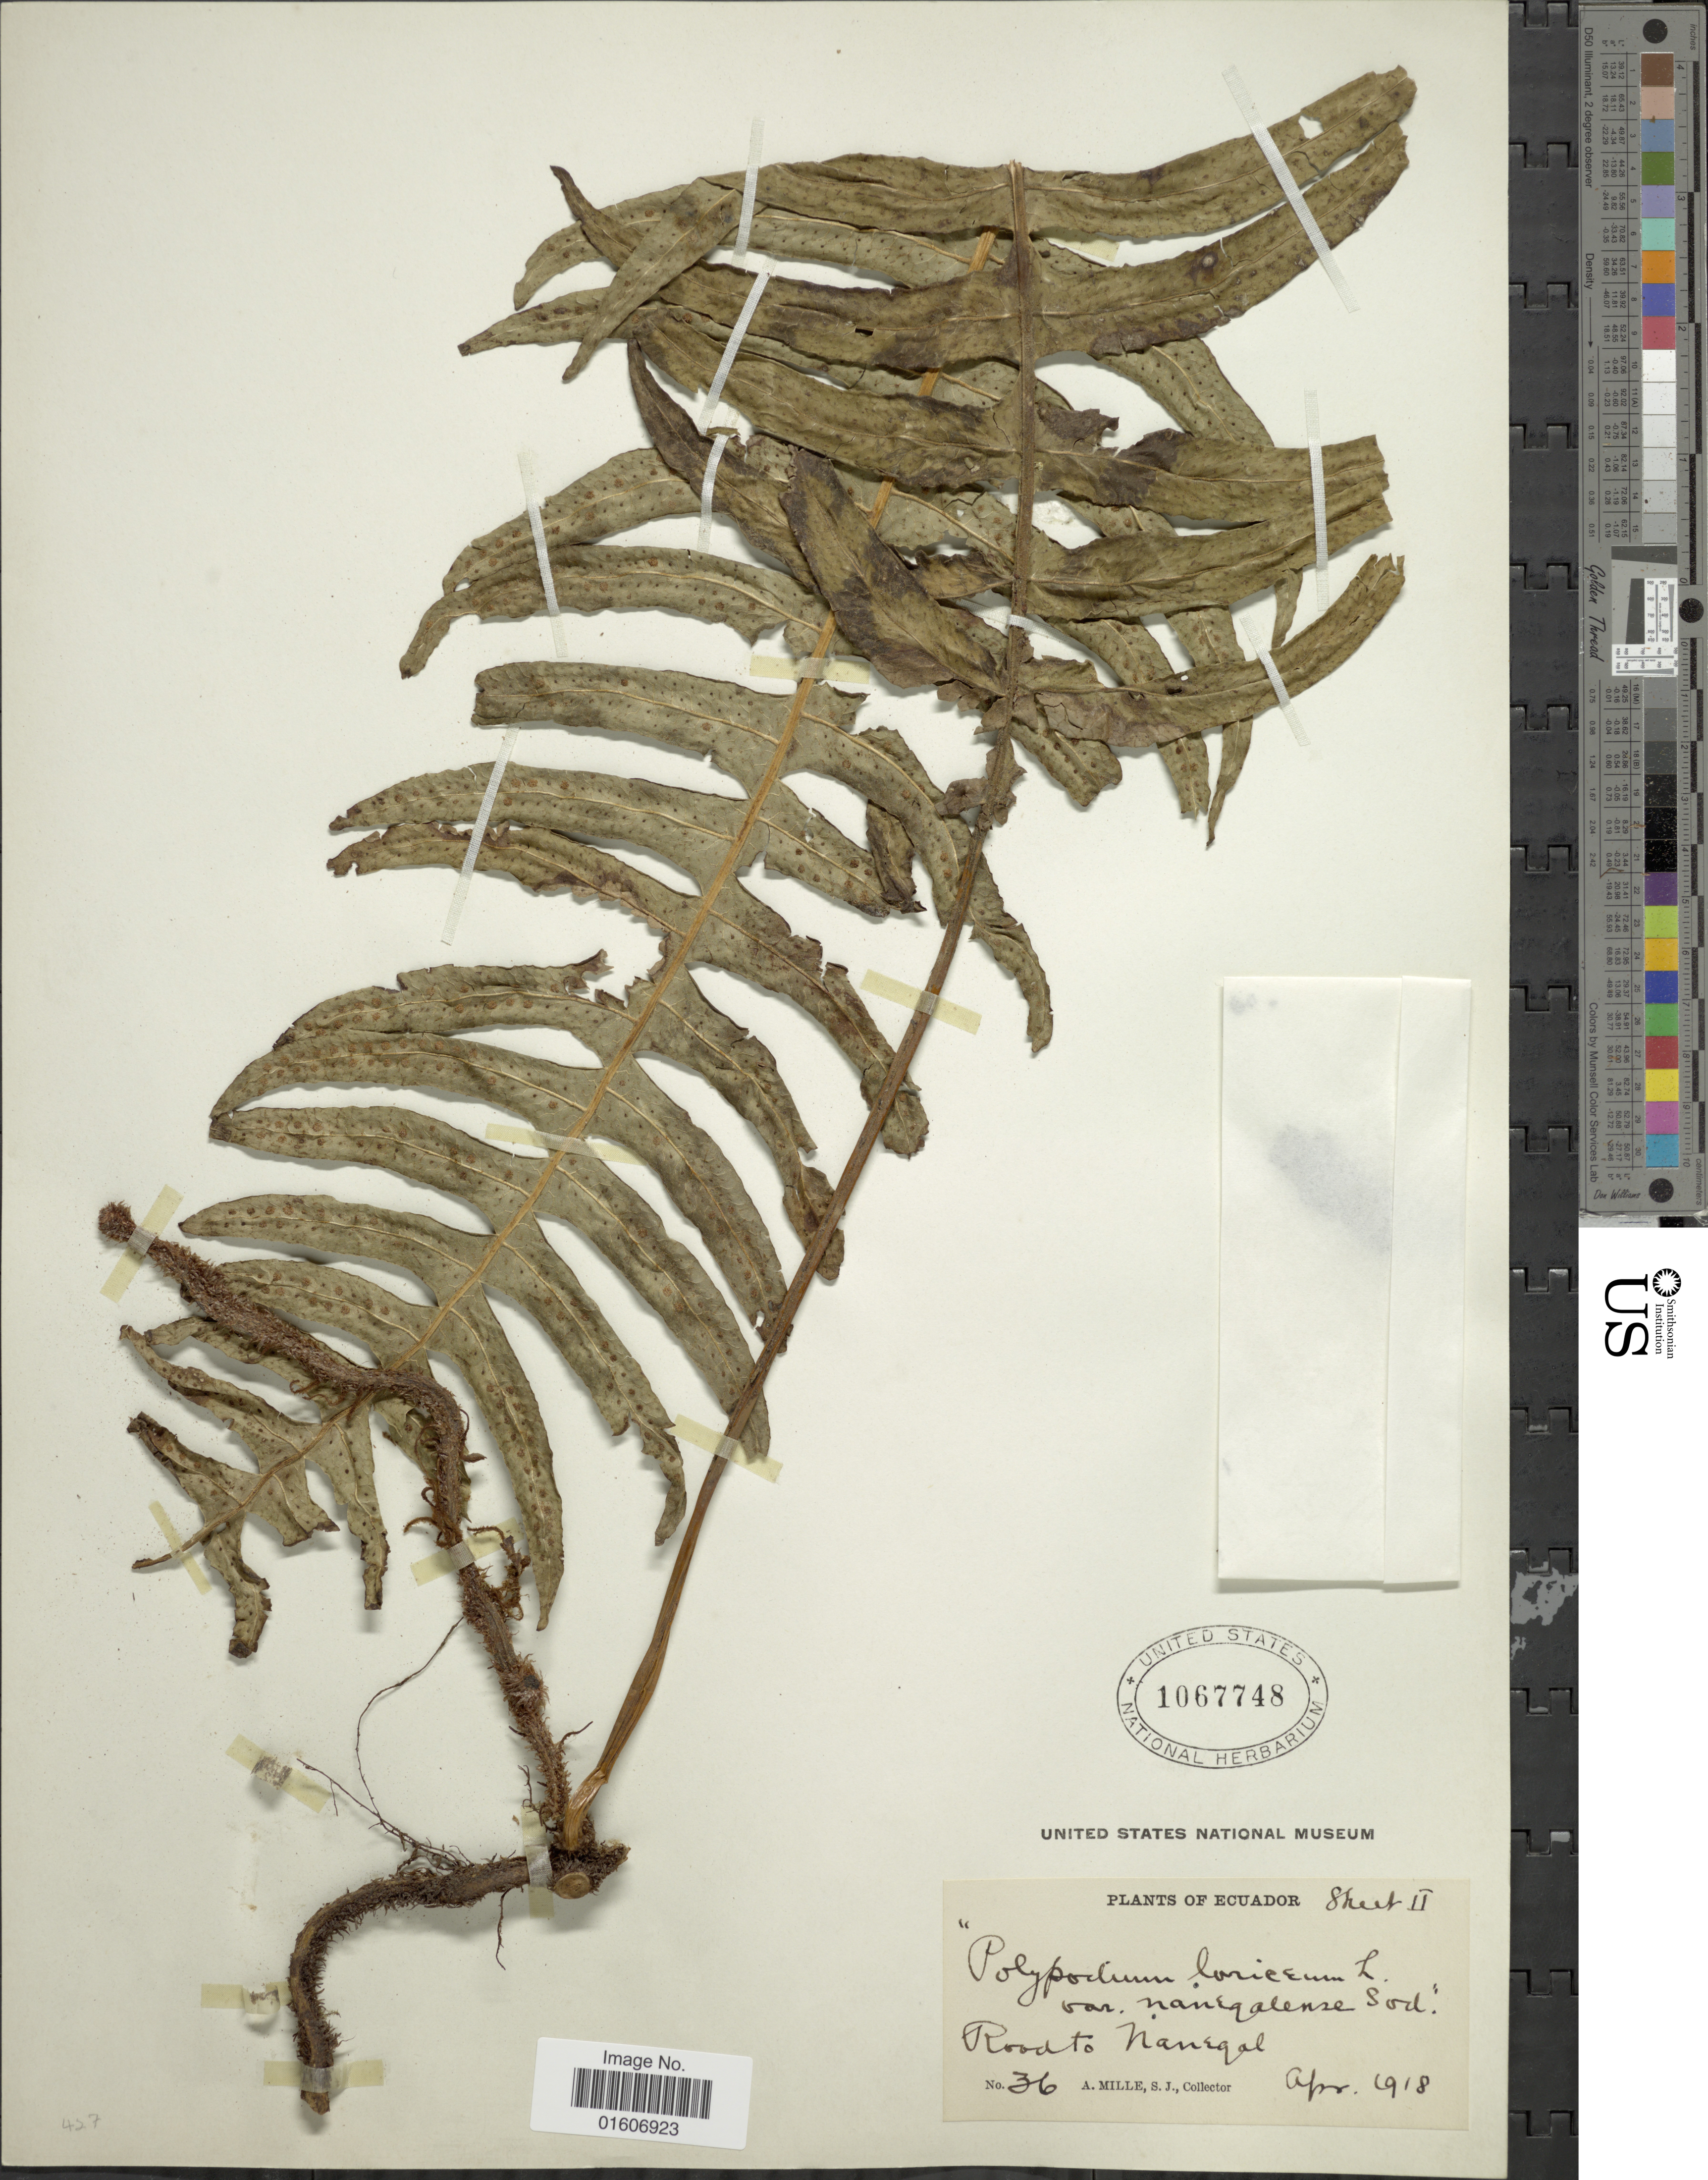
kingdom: Plantae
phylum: Tracheophyta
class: Polypodiopsida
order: Polypodiales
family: Polypodiaceae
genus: Serpocaulon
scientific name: Serpocaulon nanegalense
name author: (Sod.) A.R. Sm.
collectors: A. Mille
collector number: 36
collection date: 1918-04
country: Ecuador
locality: Road to Nanegal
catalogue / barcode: US 1067748